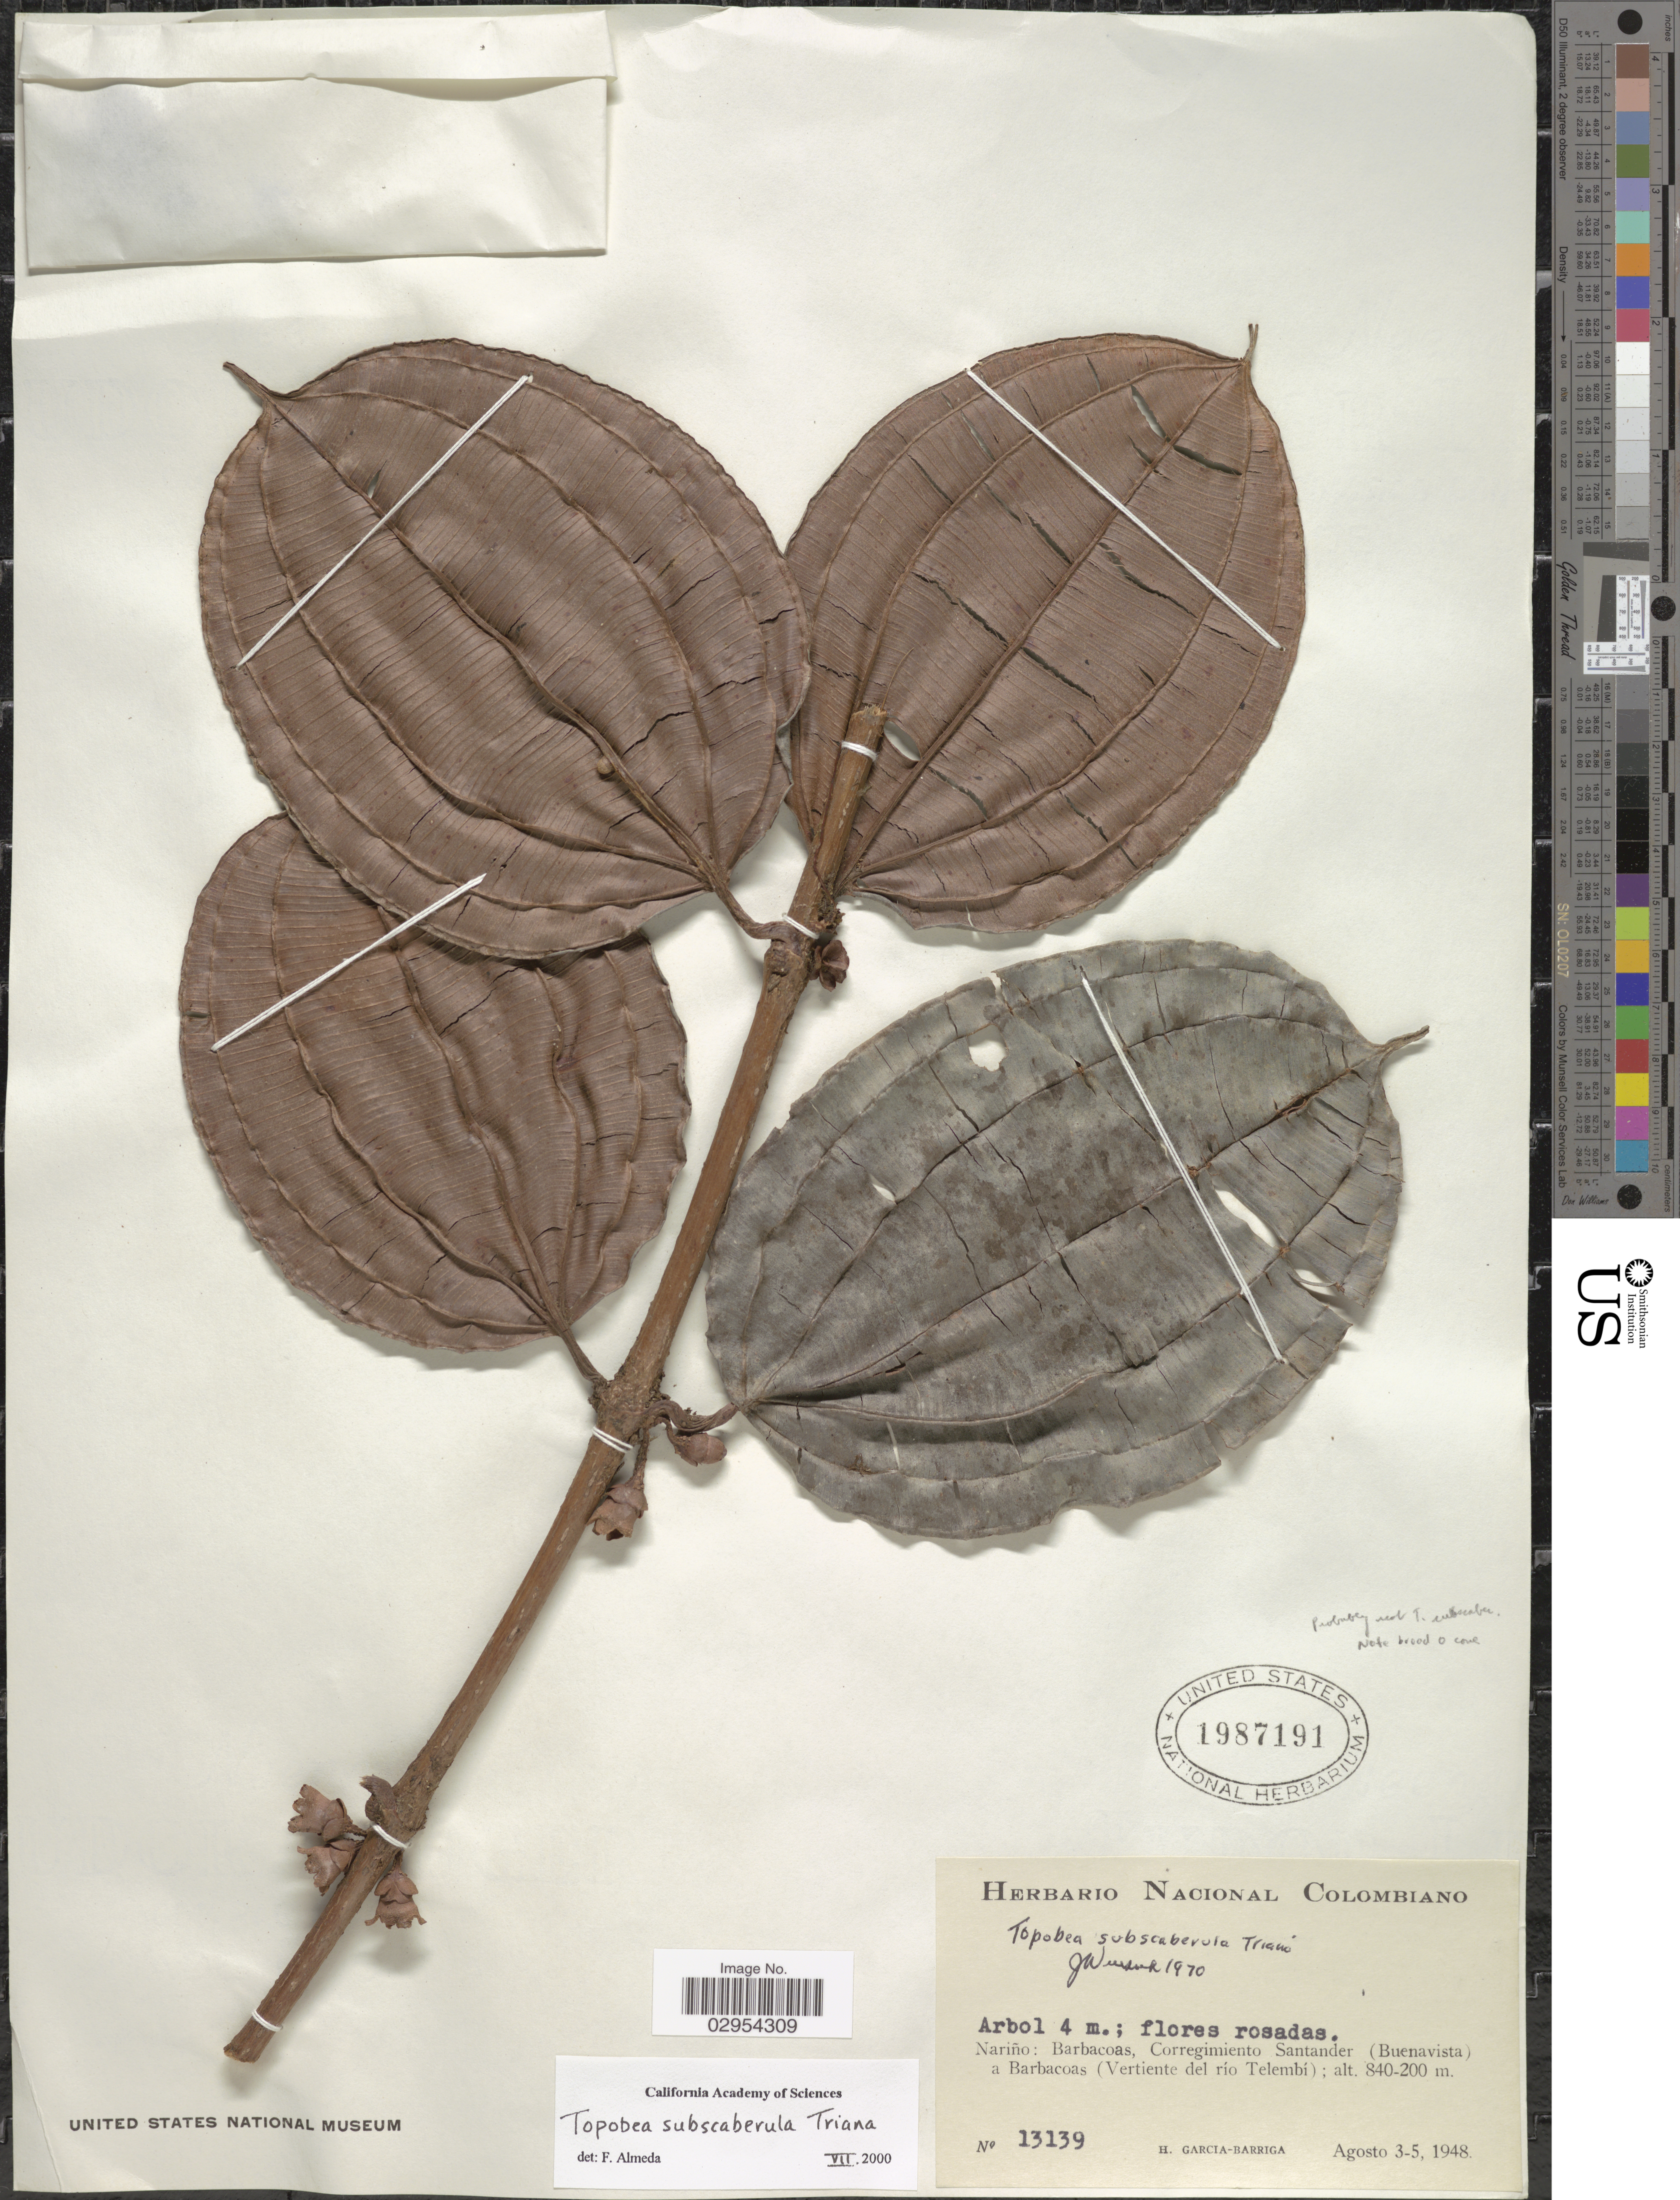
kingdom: Plantae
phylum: Tracheophyta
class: Magnoliopsida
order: Myrtales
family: Melastomataceae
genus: Topobea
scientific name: Topobea subscaberula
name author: Triana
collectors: H. García Barriga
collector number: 13139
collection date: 1948-08-03/1948-08-05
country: Colombia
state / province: Nariño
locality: Barbacoas, Corregimiento Santander (Buenavista) a Barbacoas (Vertiente del río Telembí).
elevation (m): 200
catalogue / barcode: US 1987191